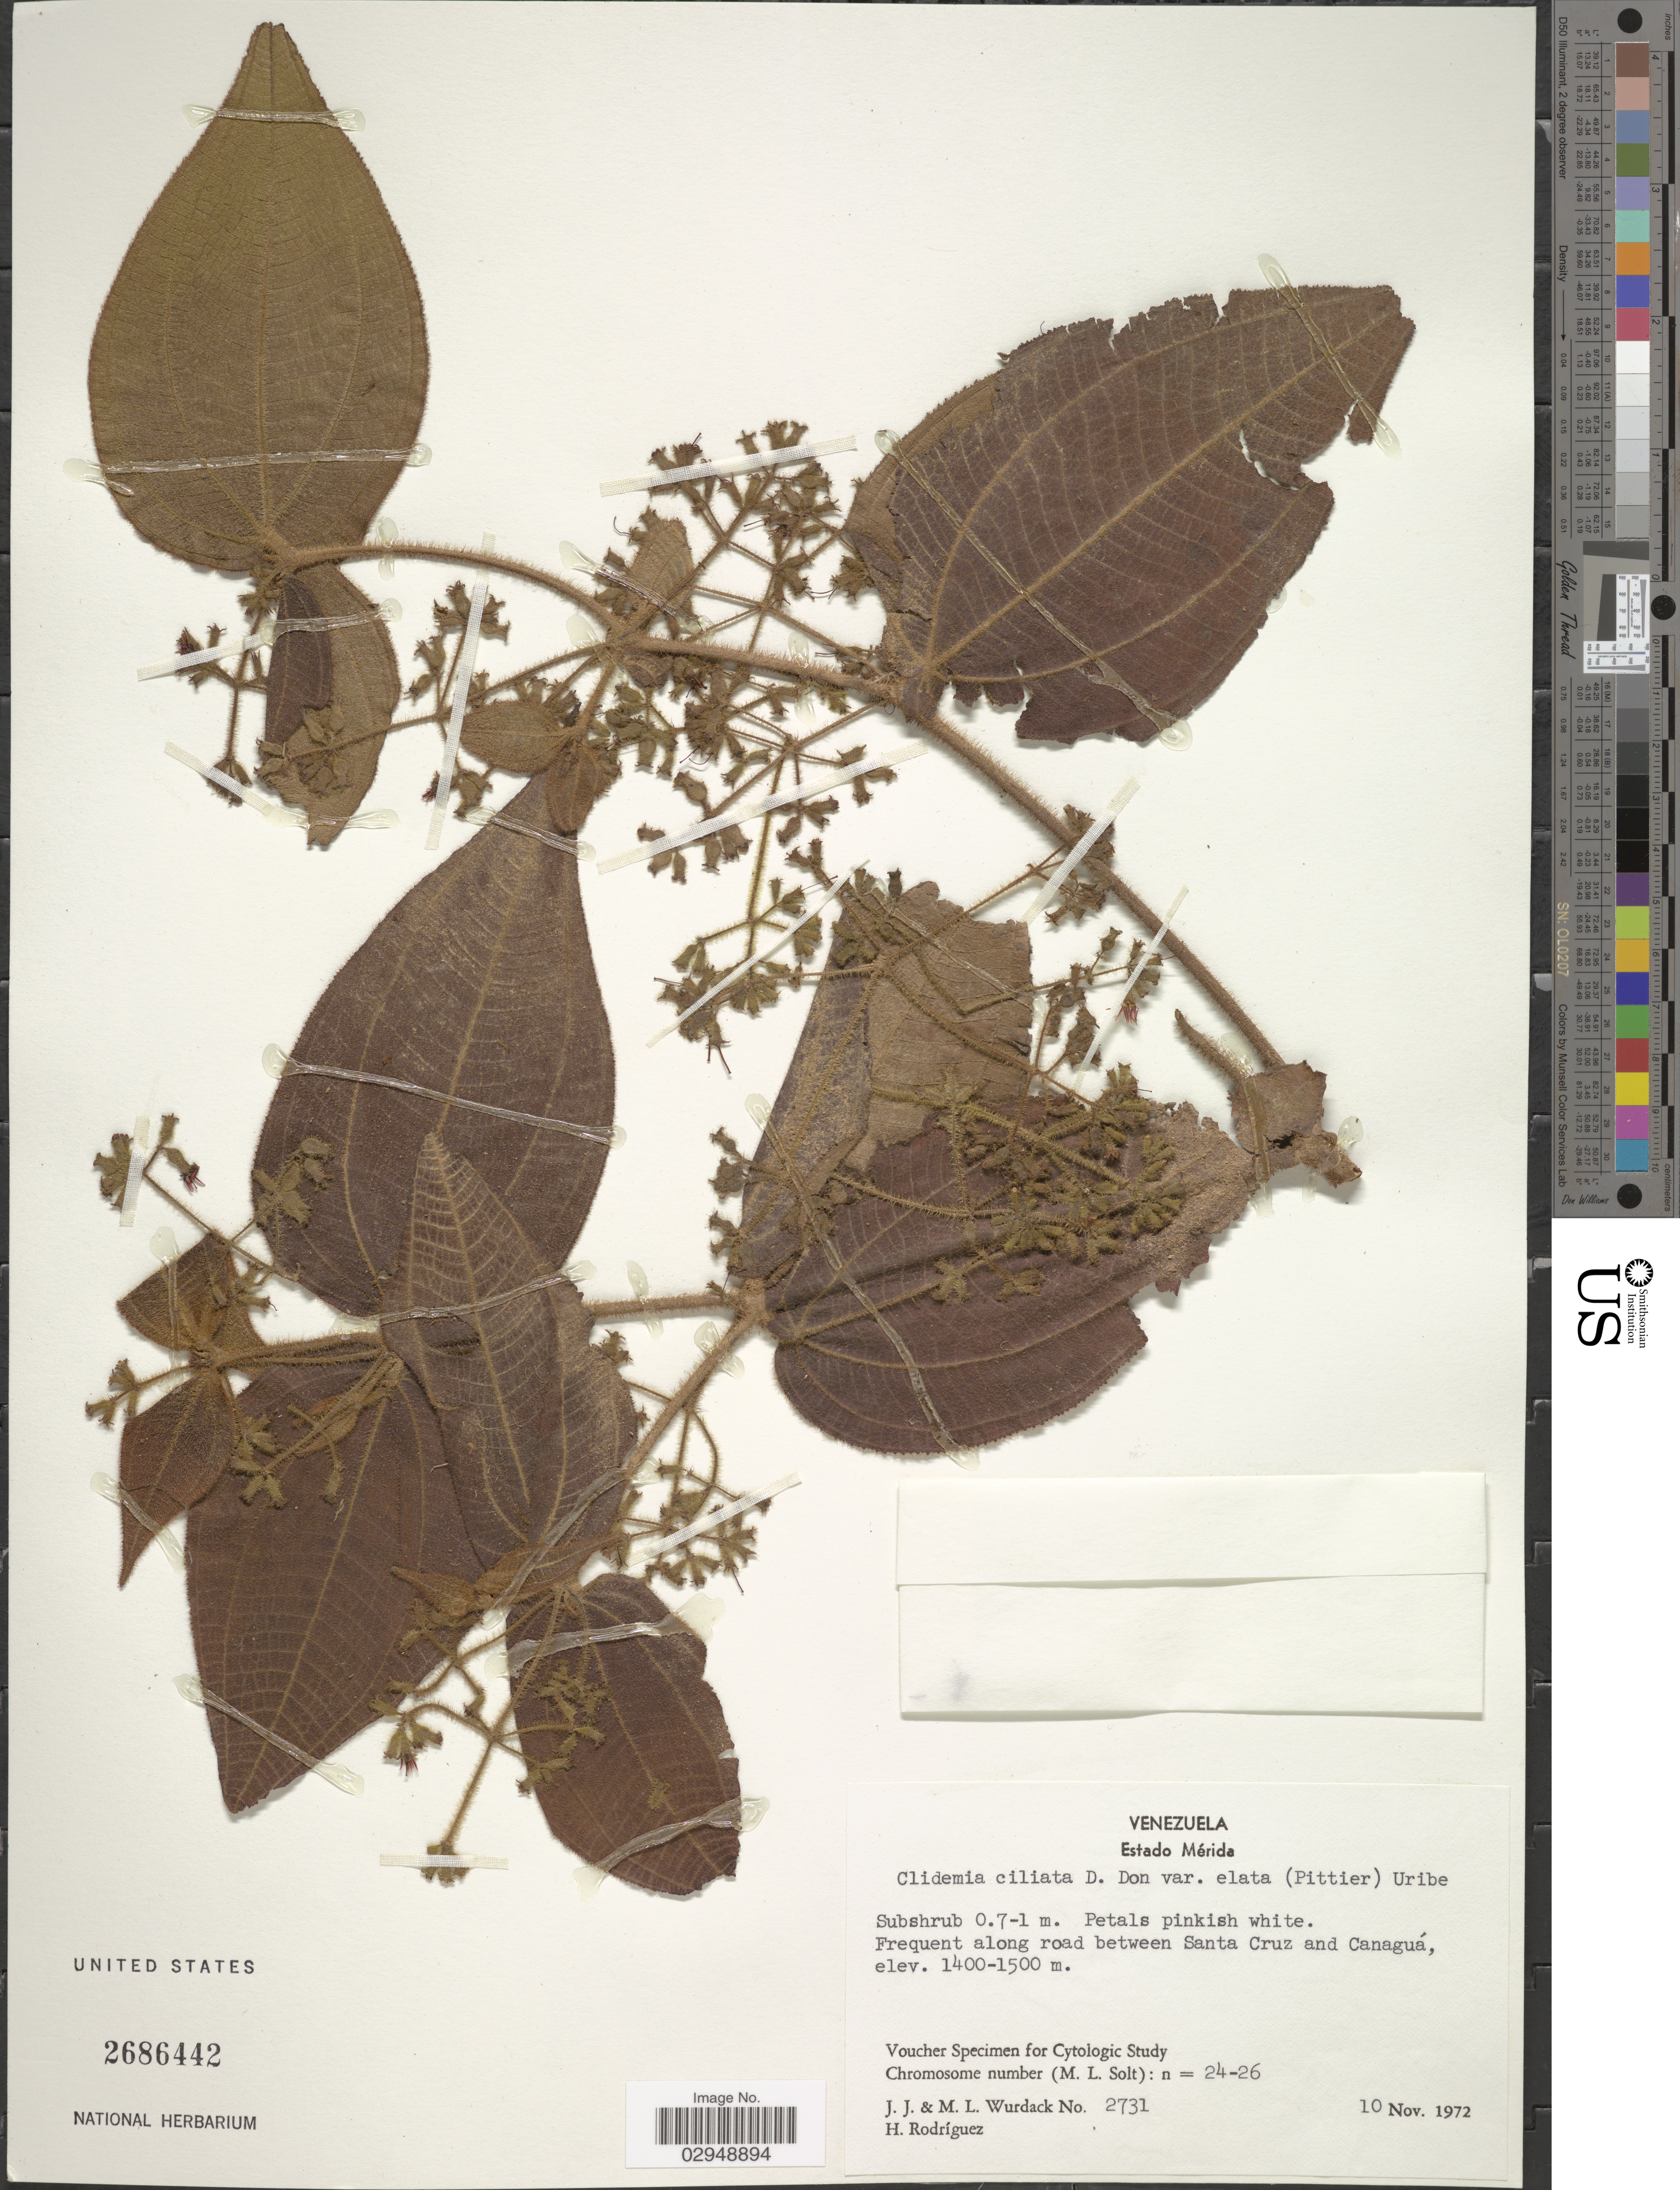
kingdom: Plantae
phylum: Tracheophyta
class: Magnoliopsida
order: Myrtales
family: Melastomataceae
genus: Clidemia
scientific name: Clidemia ciliata var. elata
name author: D. Don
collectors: J. J. Wurdack, M. L. Wurdack & H. Rodríguez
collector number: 2731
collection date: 1972-11-10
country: Venezuela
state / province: Mérida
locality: Frequent along road between Santa Cruz and Canaguá.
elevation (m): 1400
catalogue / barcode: US 2686442